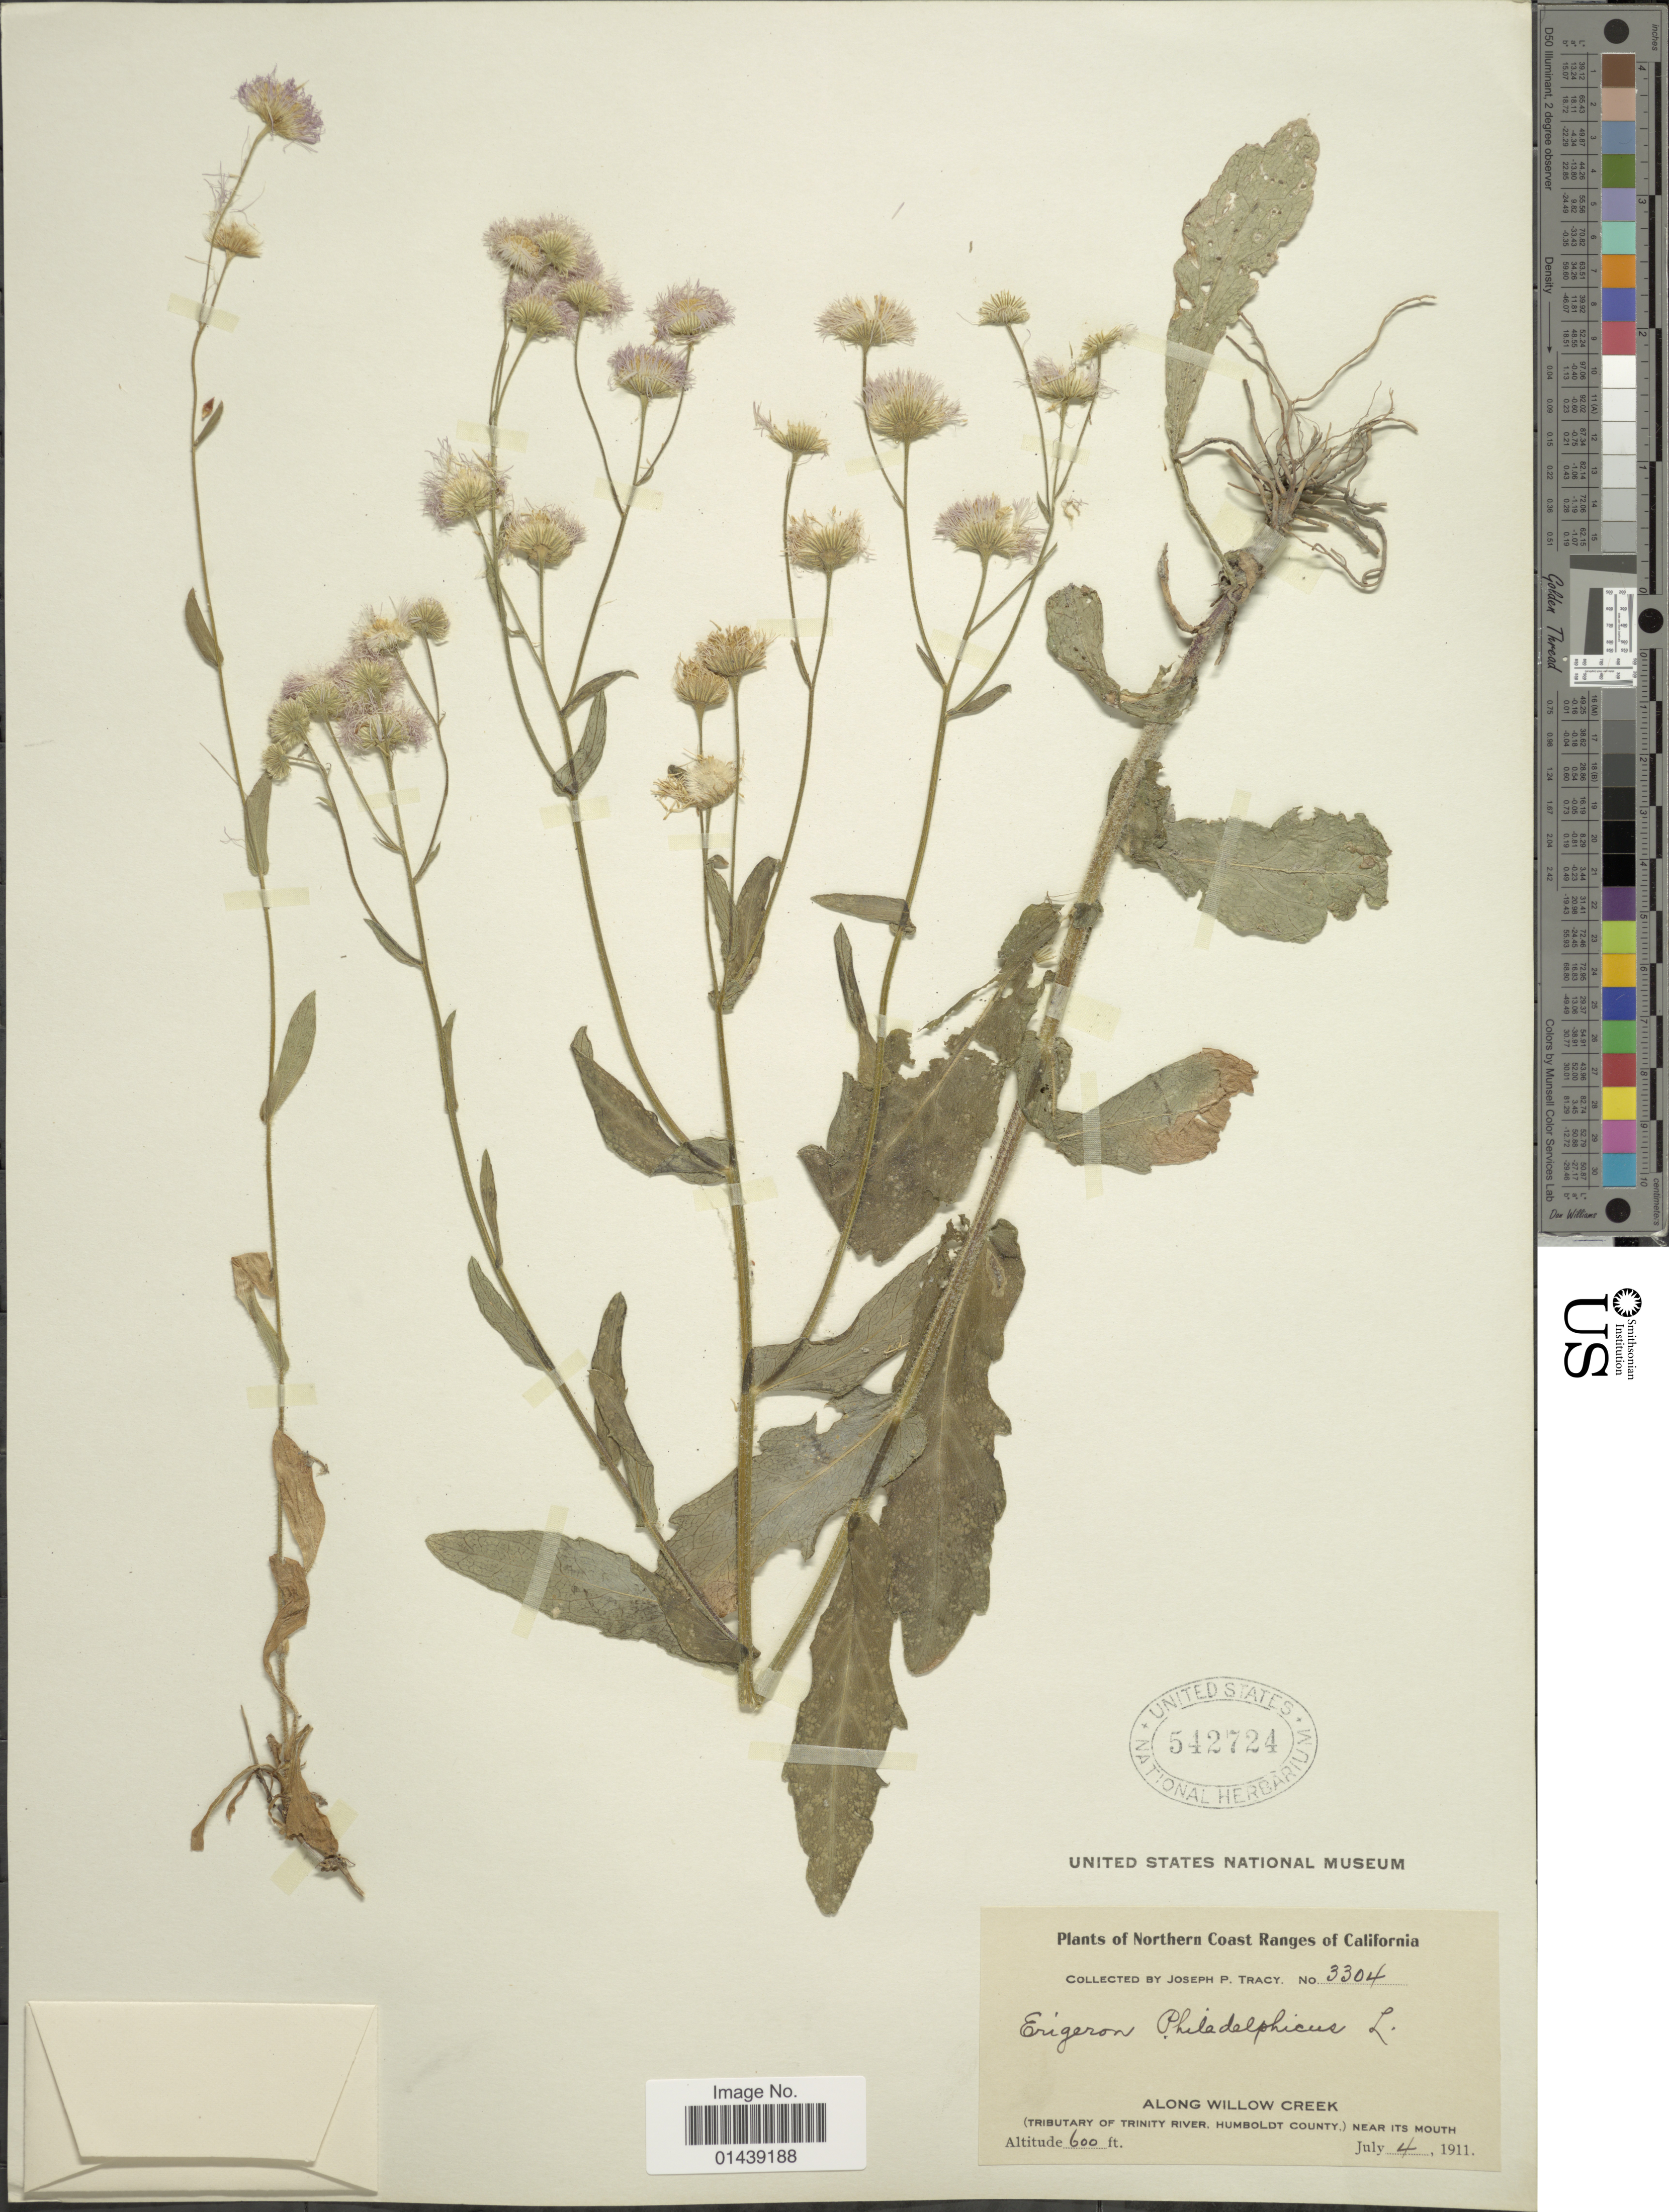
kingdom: Plantae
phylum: Tracheophyta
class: Magnoliopsida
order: Asterales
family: Asteraceae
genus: Erigeron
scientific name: Erigeron philadelphicus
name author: L.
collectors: J. Tracy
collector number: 3304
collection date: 1911-07-04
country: United States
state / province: California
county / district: Humboldt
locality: Northern Coast Ranges. Along Willow Creek (Tributary of Trinity River, Humboldt County,) near its mouth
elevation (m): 183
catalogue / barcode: US 542724